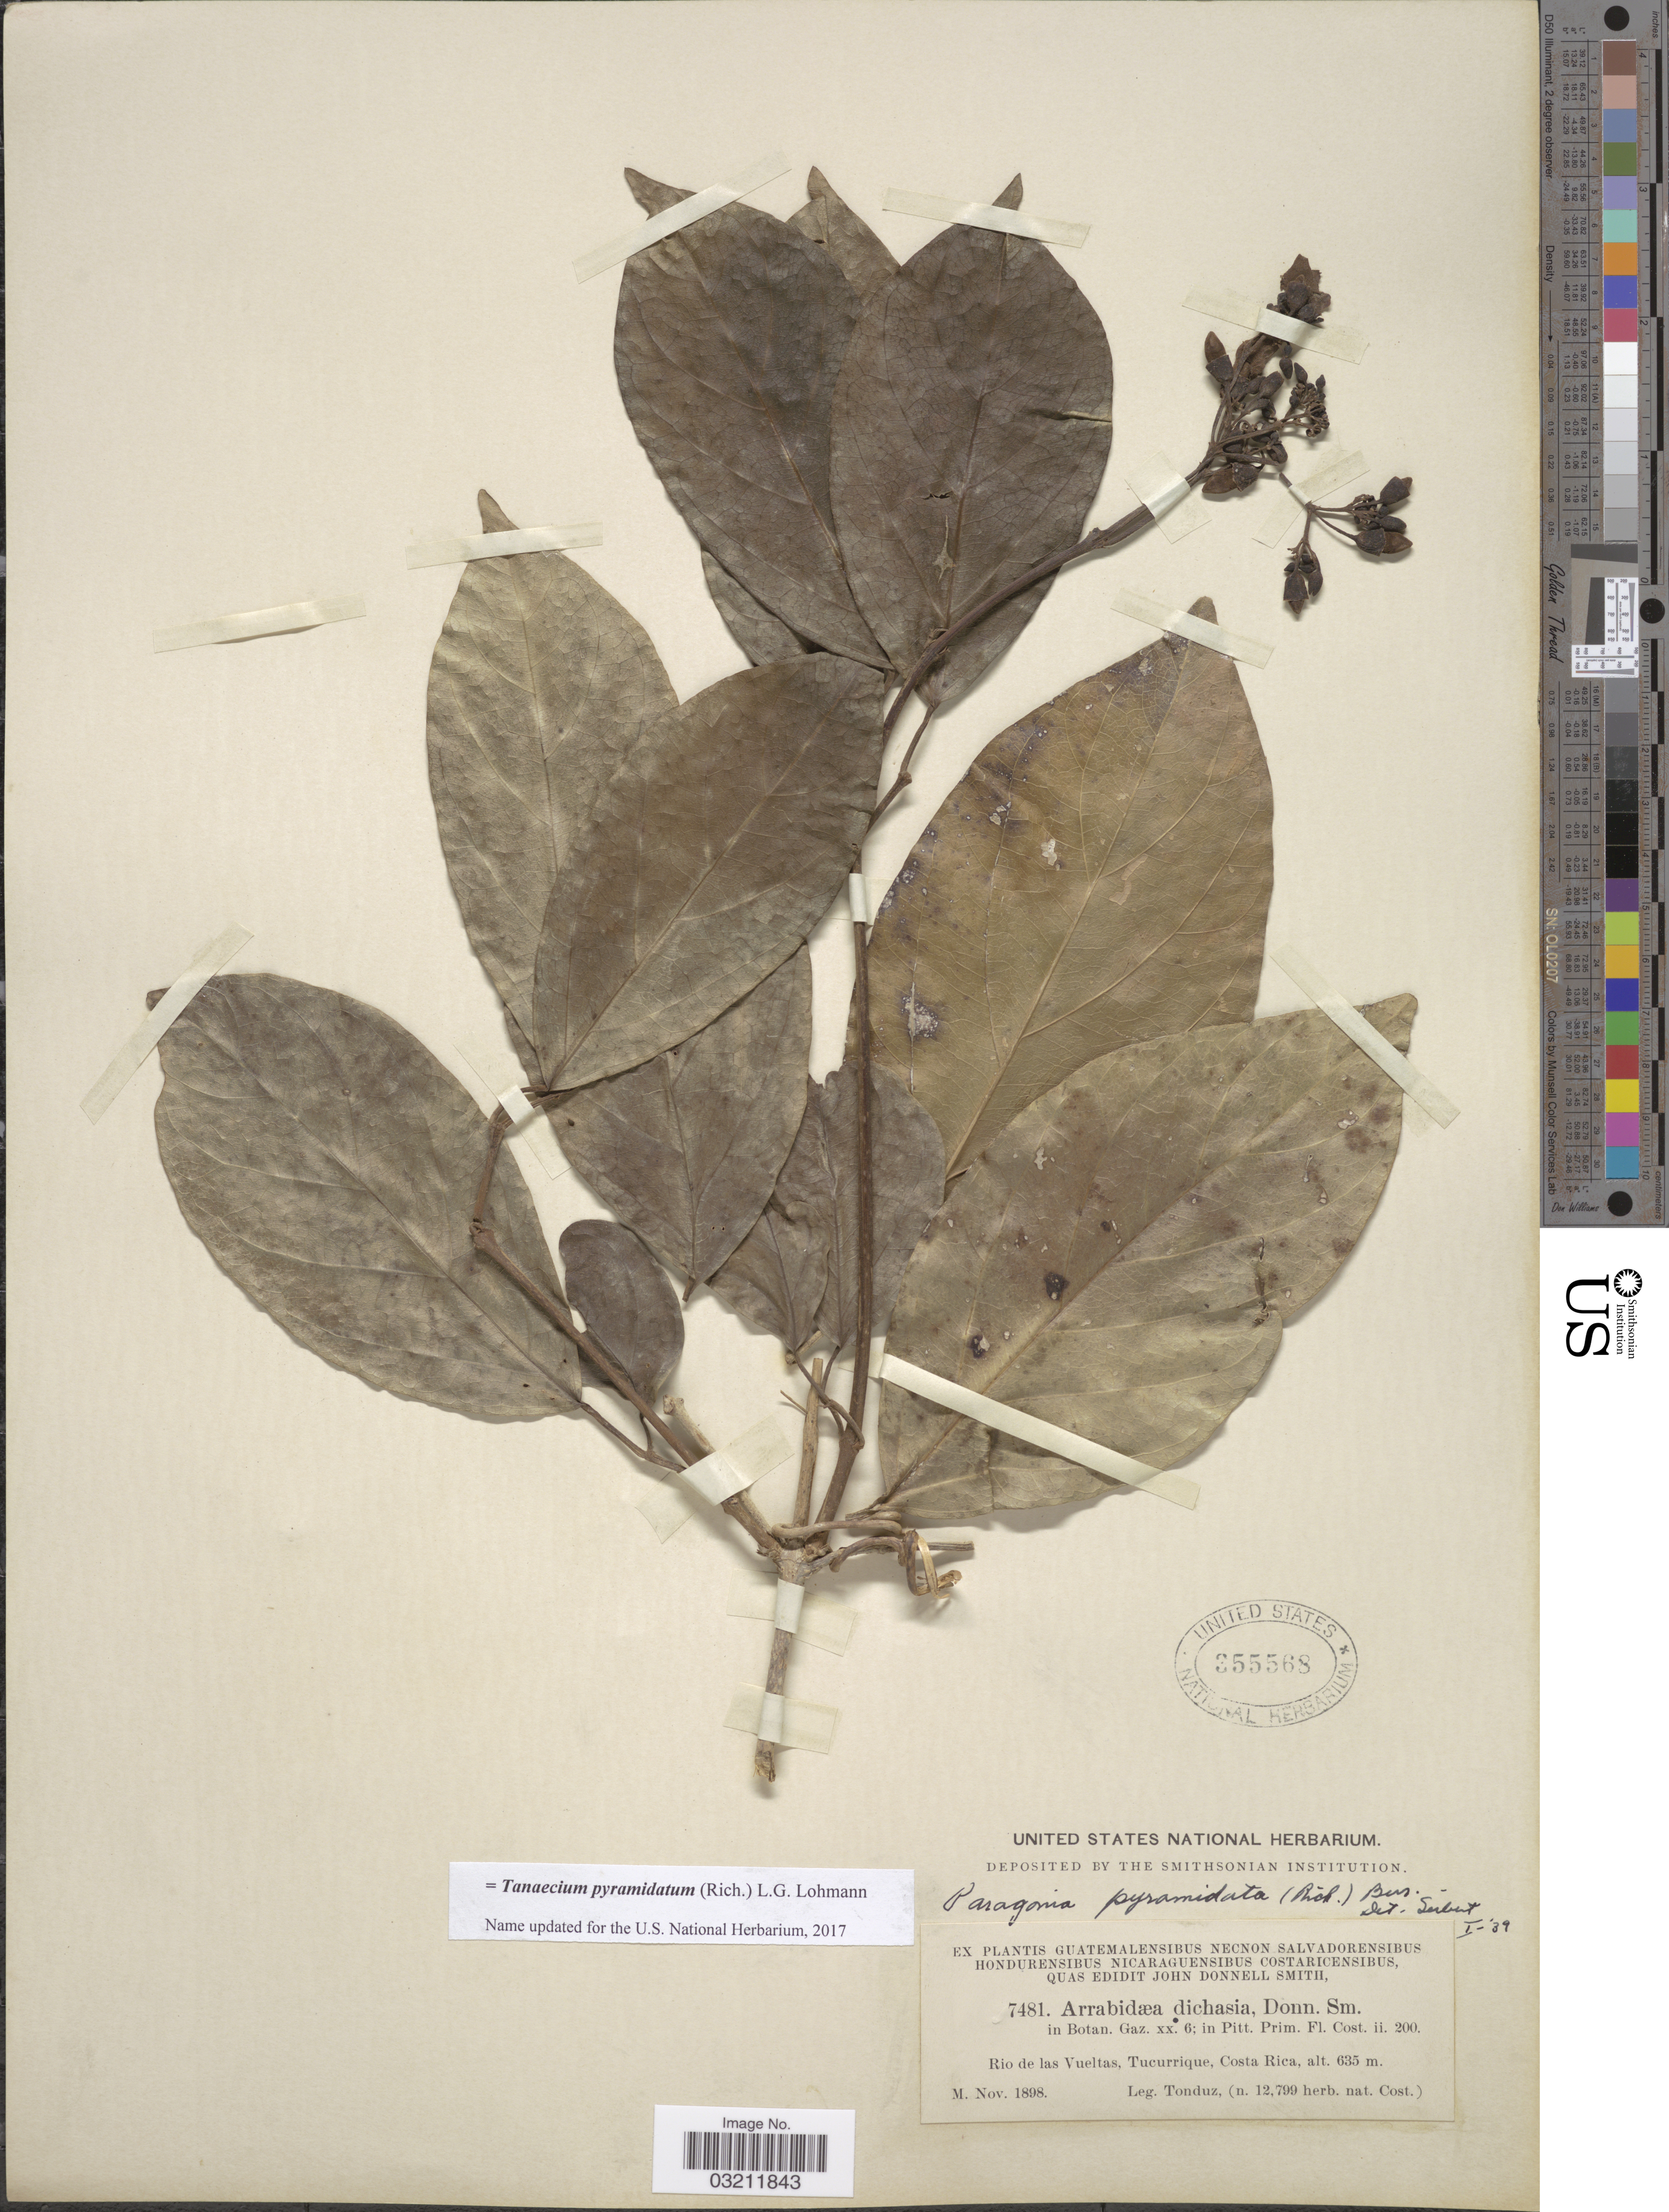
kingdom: Plantae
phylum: Tracheophyta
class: Magnoliopsida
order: Lamiales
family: Bignoniaceae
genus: Tanaecium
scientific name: Tanaecium pyramidatum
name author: (Rich.) L.G. Lohmann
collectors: Tonduz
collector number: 7484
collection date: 1898-11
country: Costa Rica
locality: Rio de las Vueltas, Tucurrique.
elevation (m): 635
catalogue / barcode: US 355568